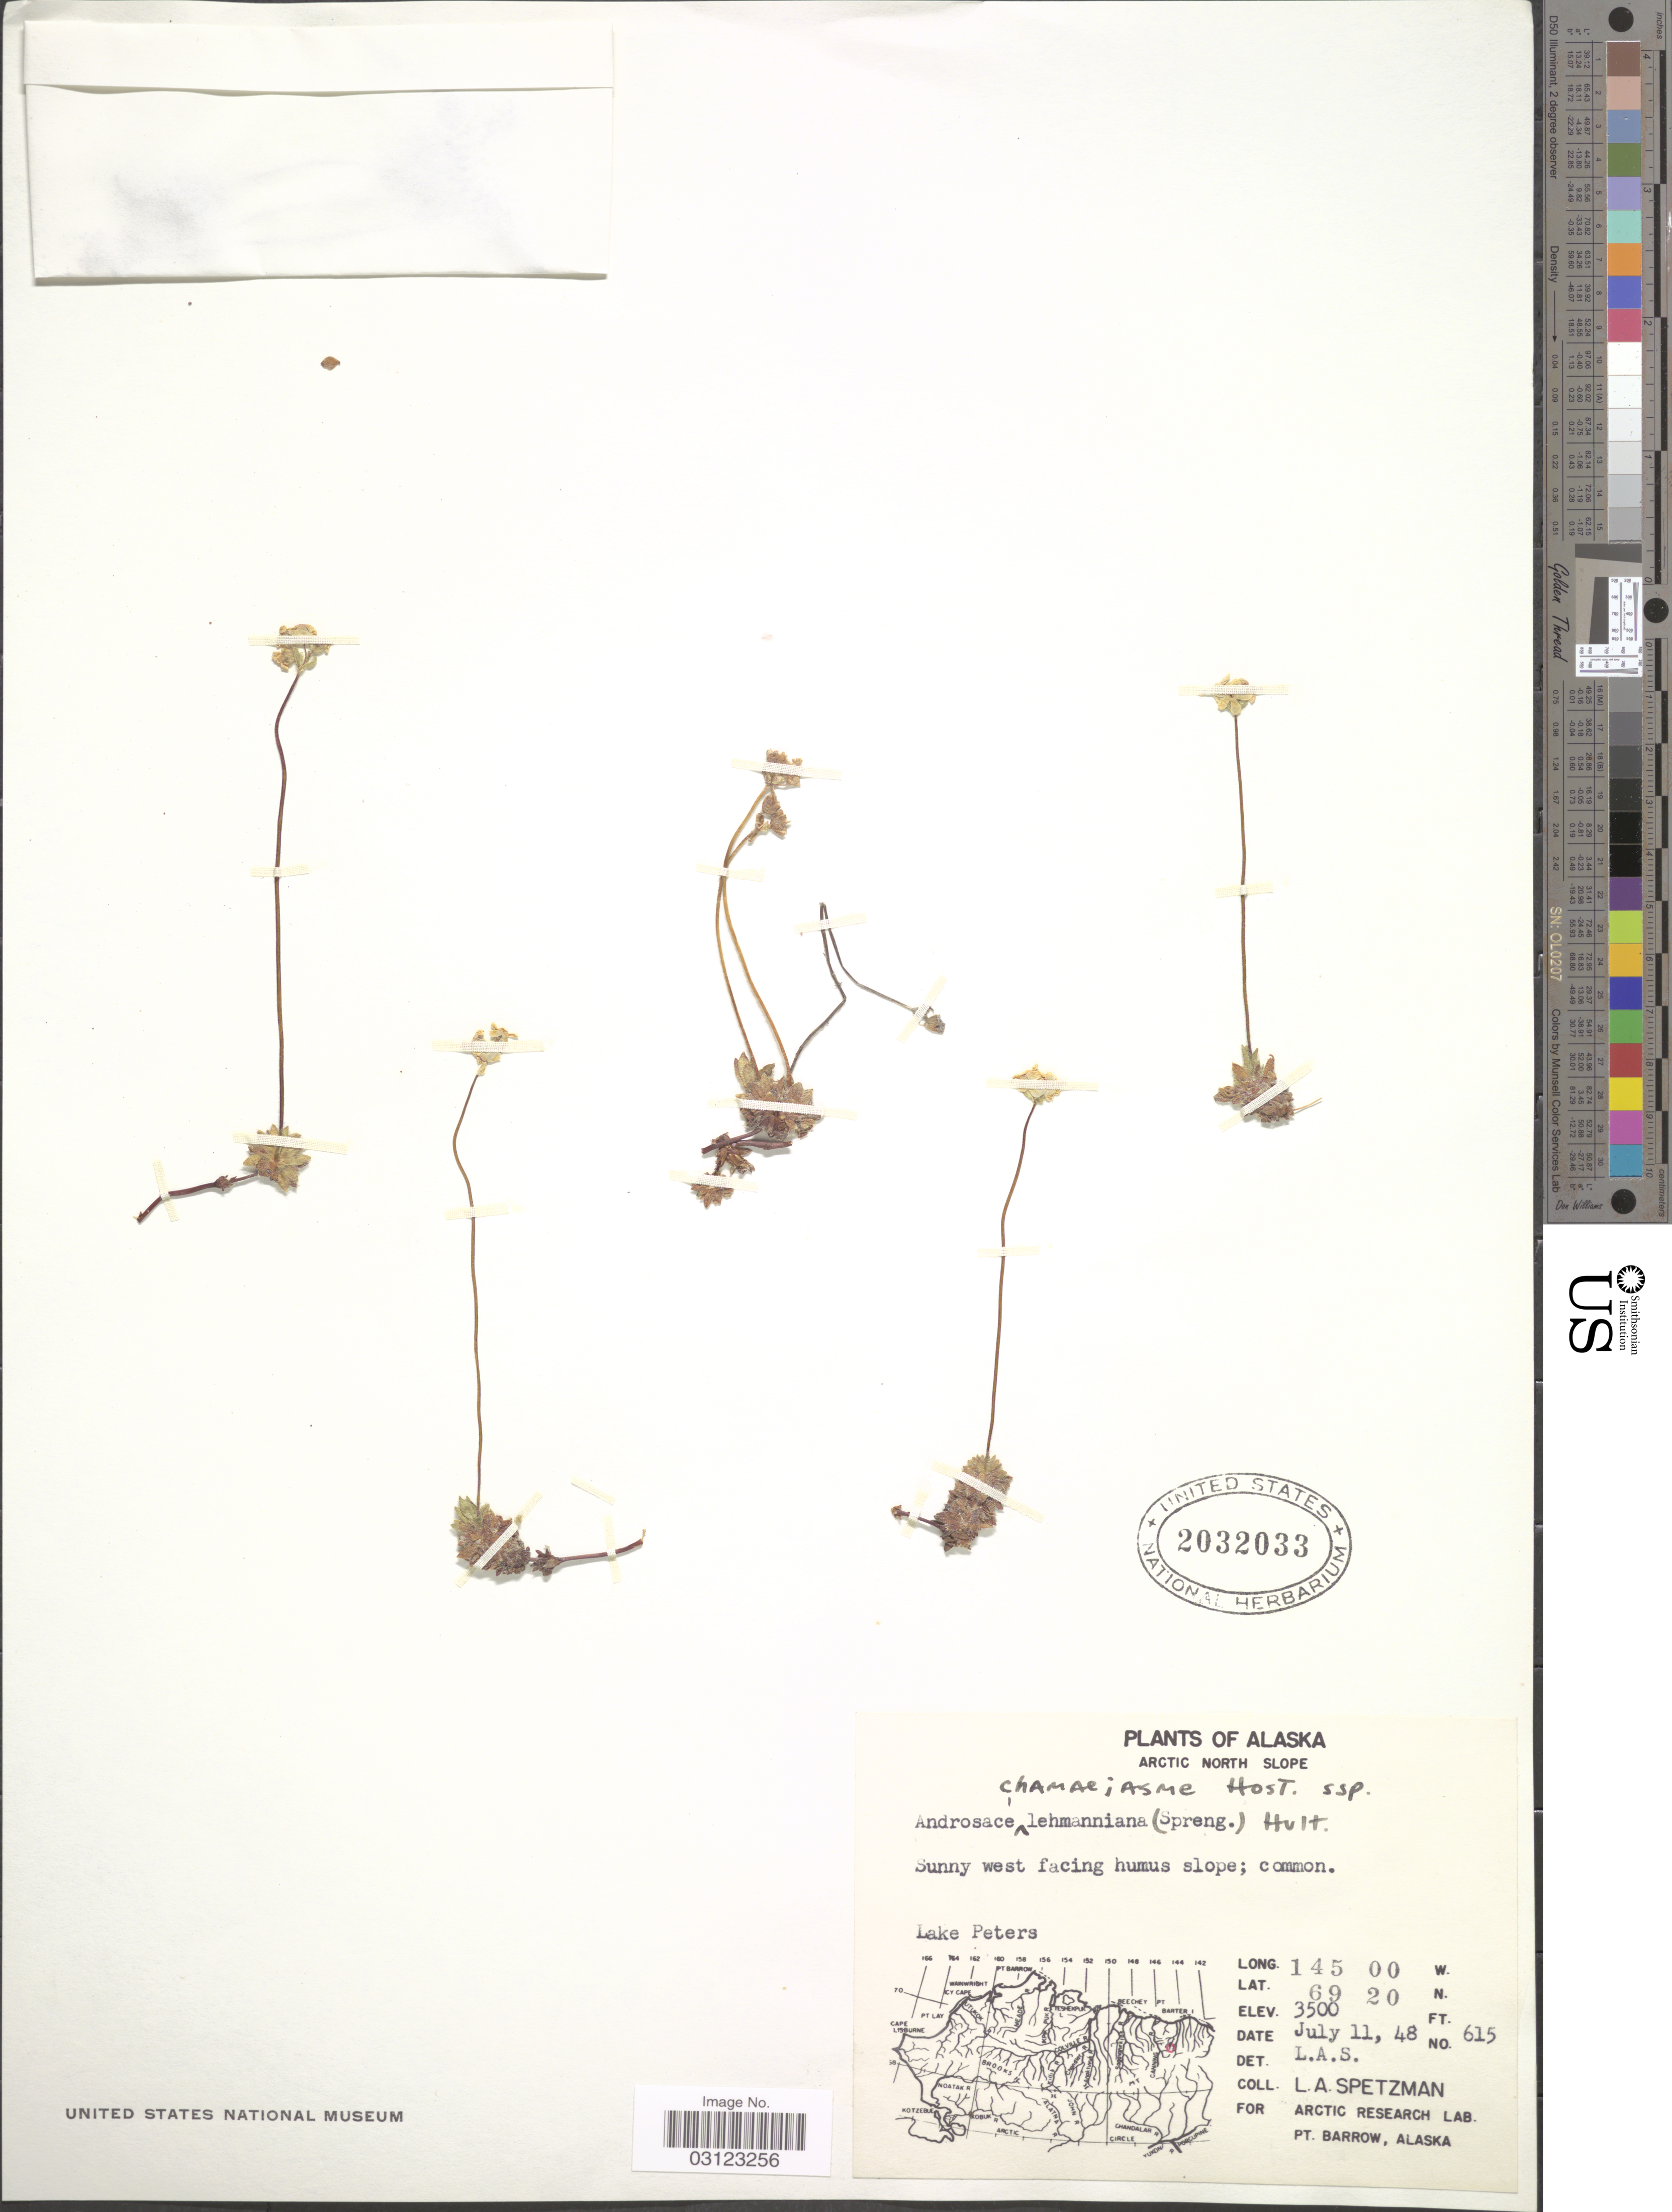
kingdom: Plantae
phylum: Tracheophyta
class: Magnoliopsida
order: Ericales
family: Primulaceae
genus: Androsace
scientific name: Androsace chamaejasme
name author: Wulfen ex Host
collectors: L. Spetzman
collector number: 615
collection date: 1948-07-11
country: United States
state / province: Alaska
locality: Arctic North Slope. Lake Peters.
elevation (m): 1067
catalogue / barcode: US 2032033